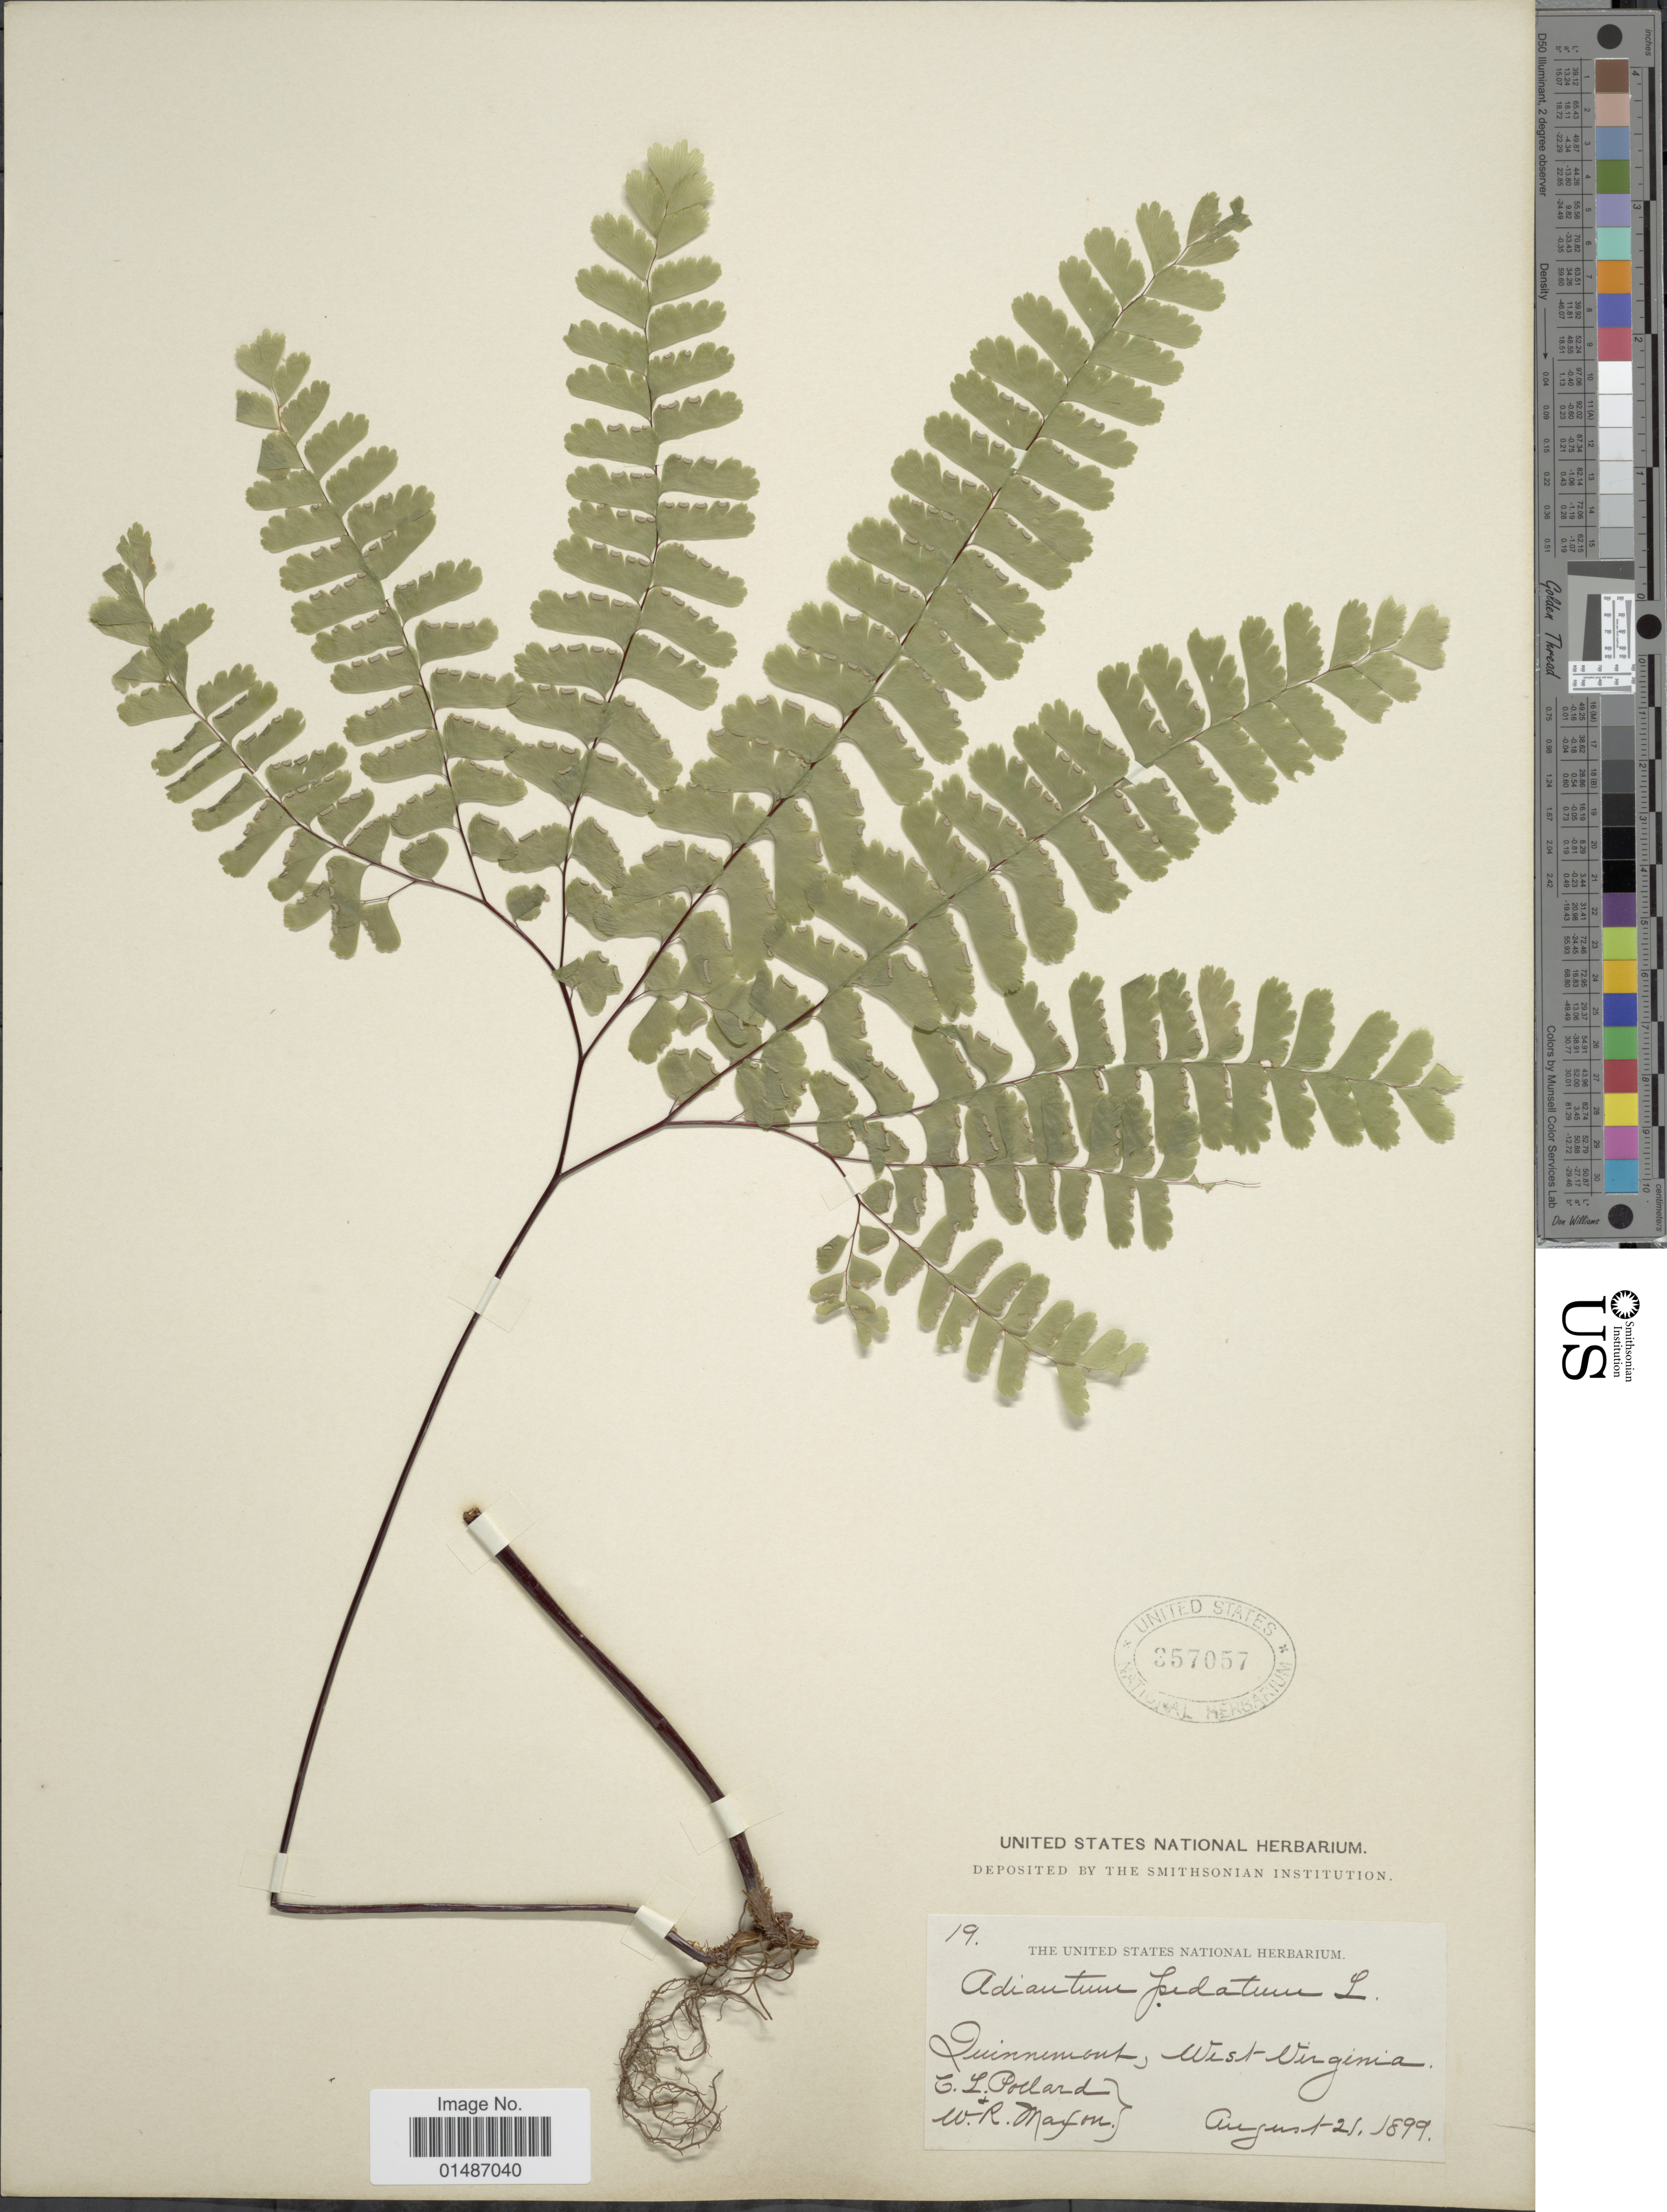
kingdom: Plantae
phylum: Tracheophyta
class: Polypodiopsida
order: Polypodiales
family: Pteridaceae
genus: Adiantum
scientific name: Adiantum pedatum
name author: L.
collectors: C. L. Pollard & W. R. Maxon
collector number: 19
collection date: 1899-08-21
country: United States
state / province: West Virginia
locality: Quinnimont.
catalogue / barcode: US 357057